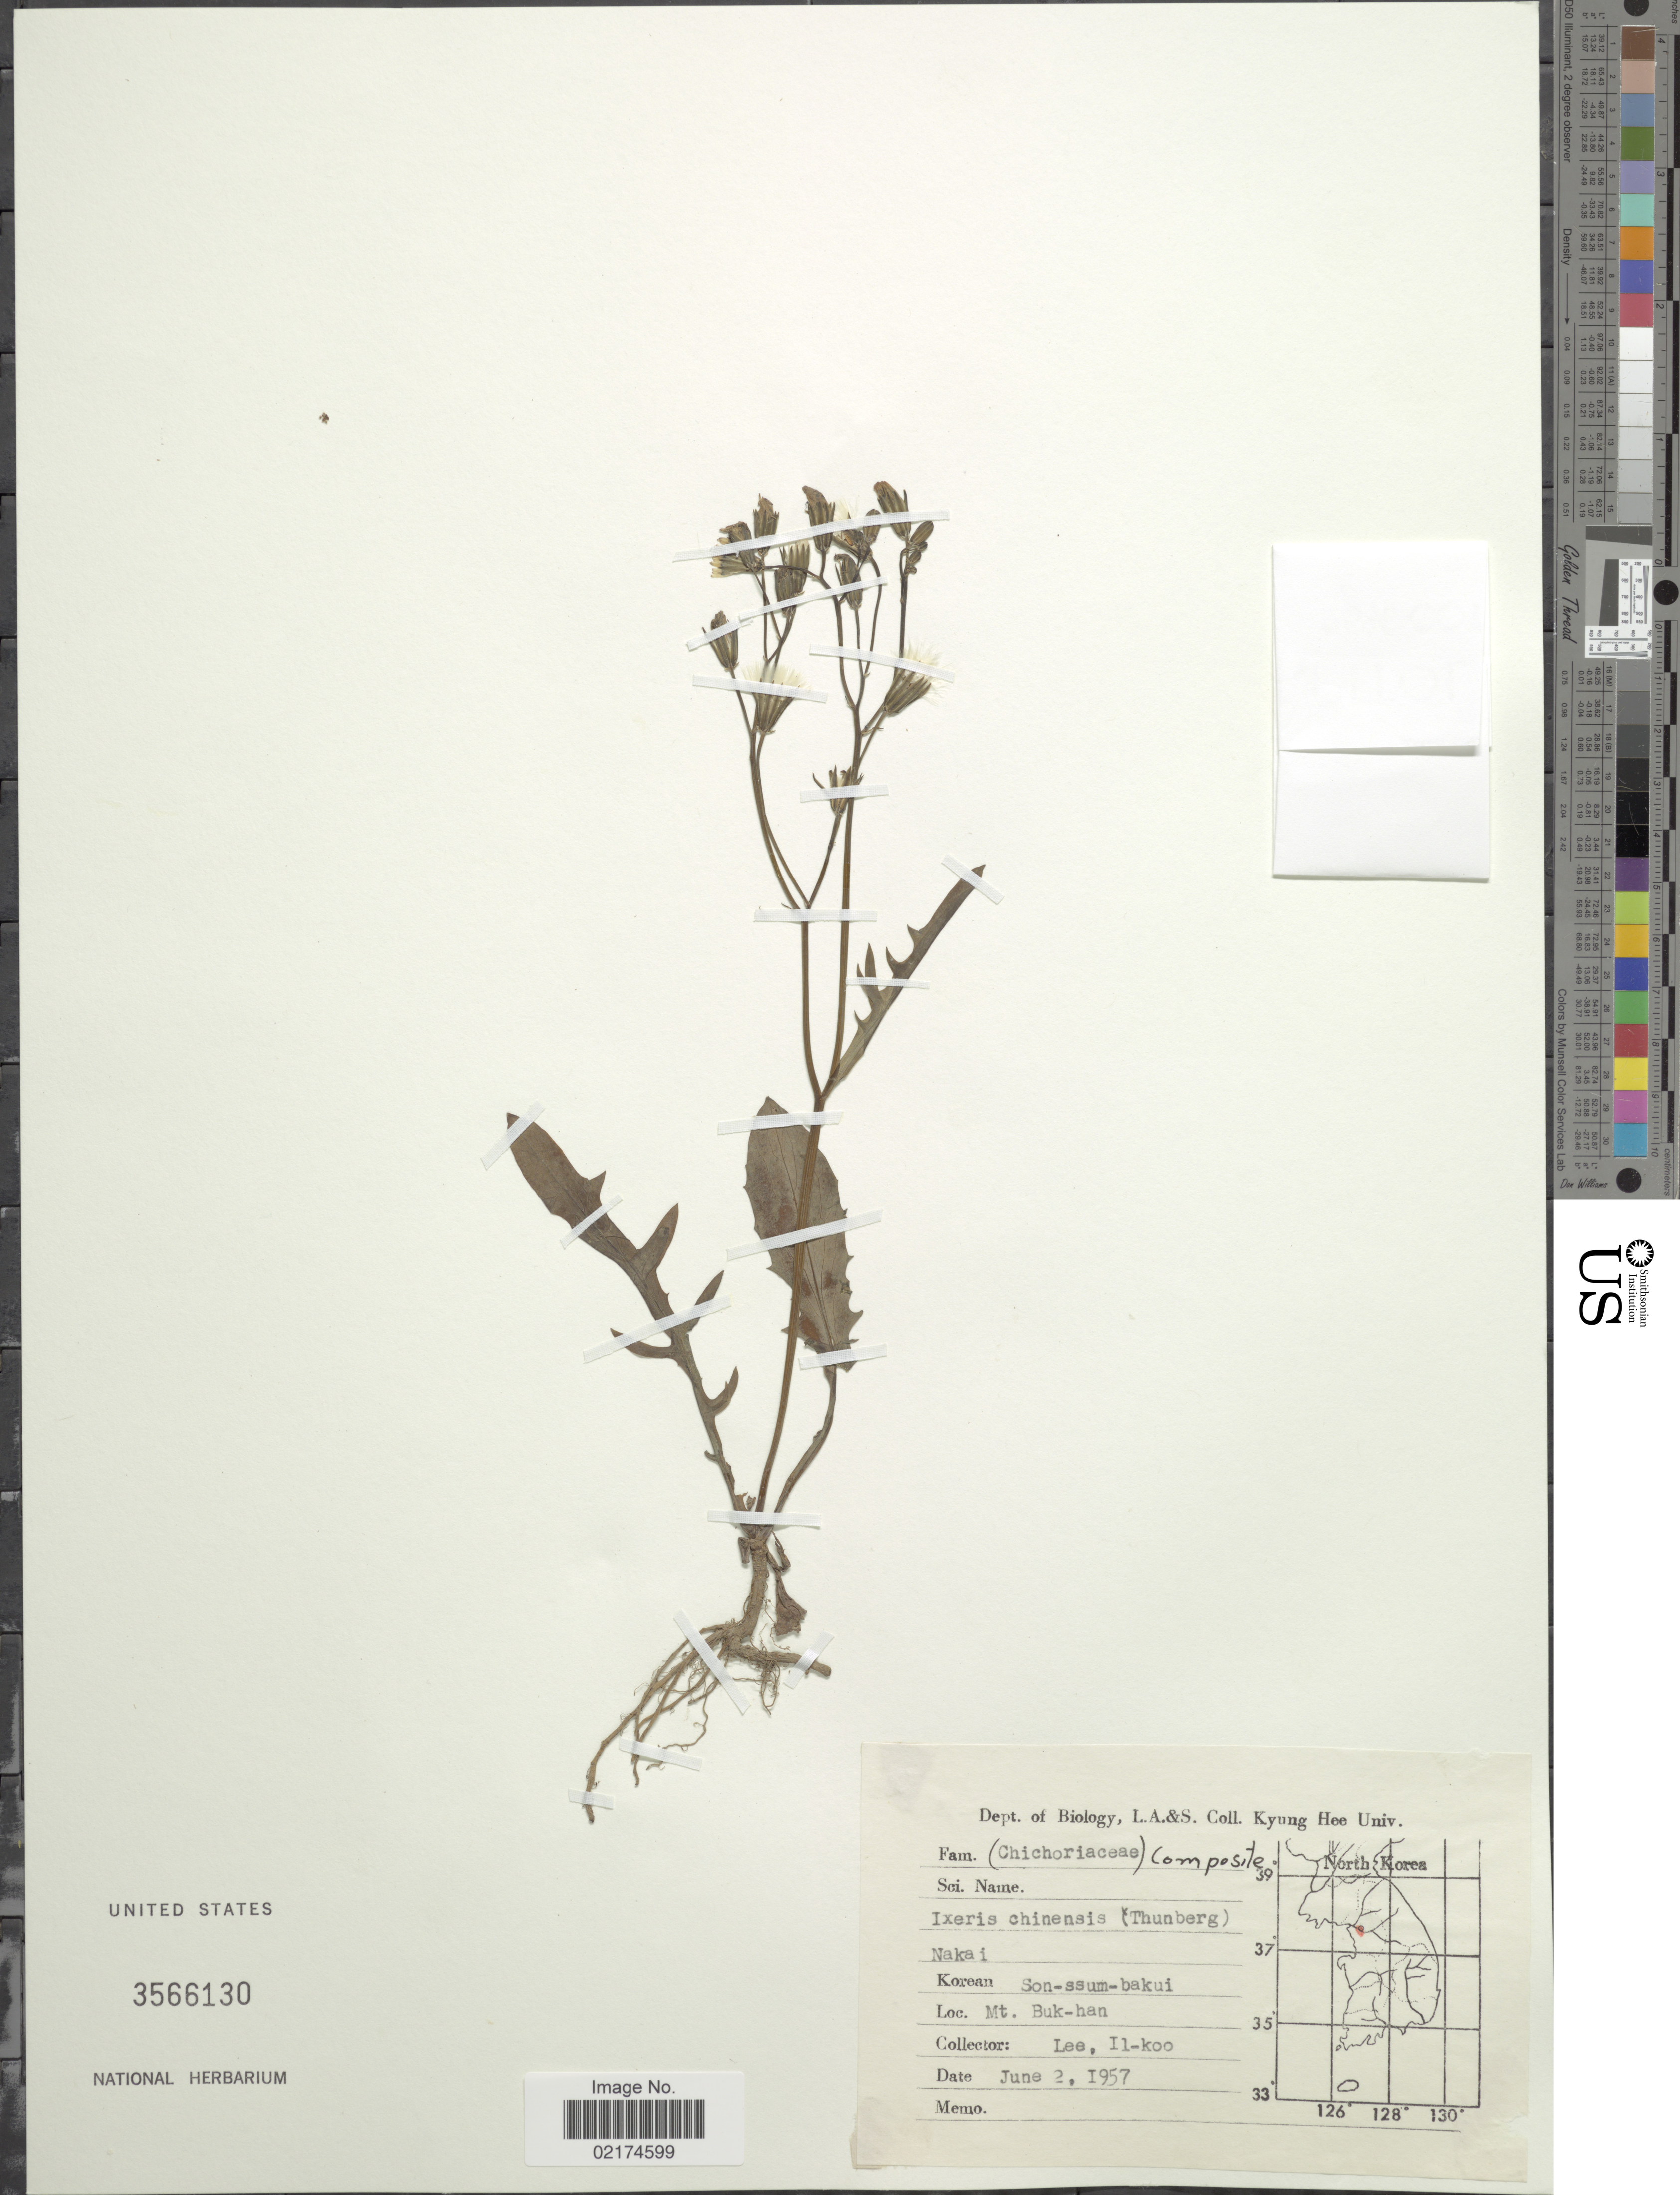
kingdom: Plantae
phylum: Tracheophyta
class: Magnoliopsida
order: Asterales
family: Asteraceae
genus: Ixeris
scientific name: Ixeris chinensis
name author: (Thunb.) Nakai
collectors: I. Lee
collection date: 1957-06-02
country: South Korea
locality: Mt. Buk Han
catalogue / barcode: US 3566130